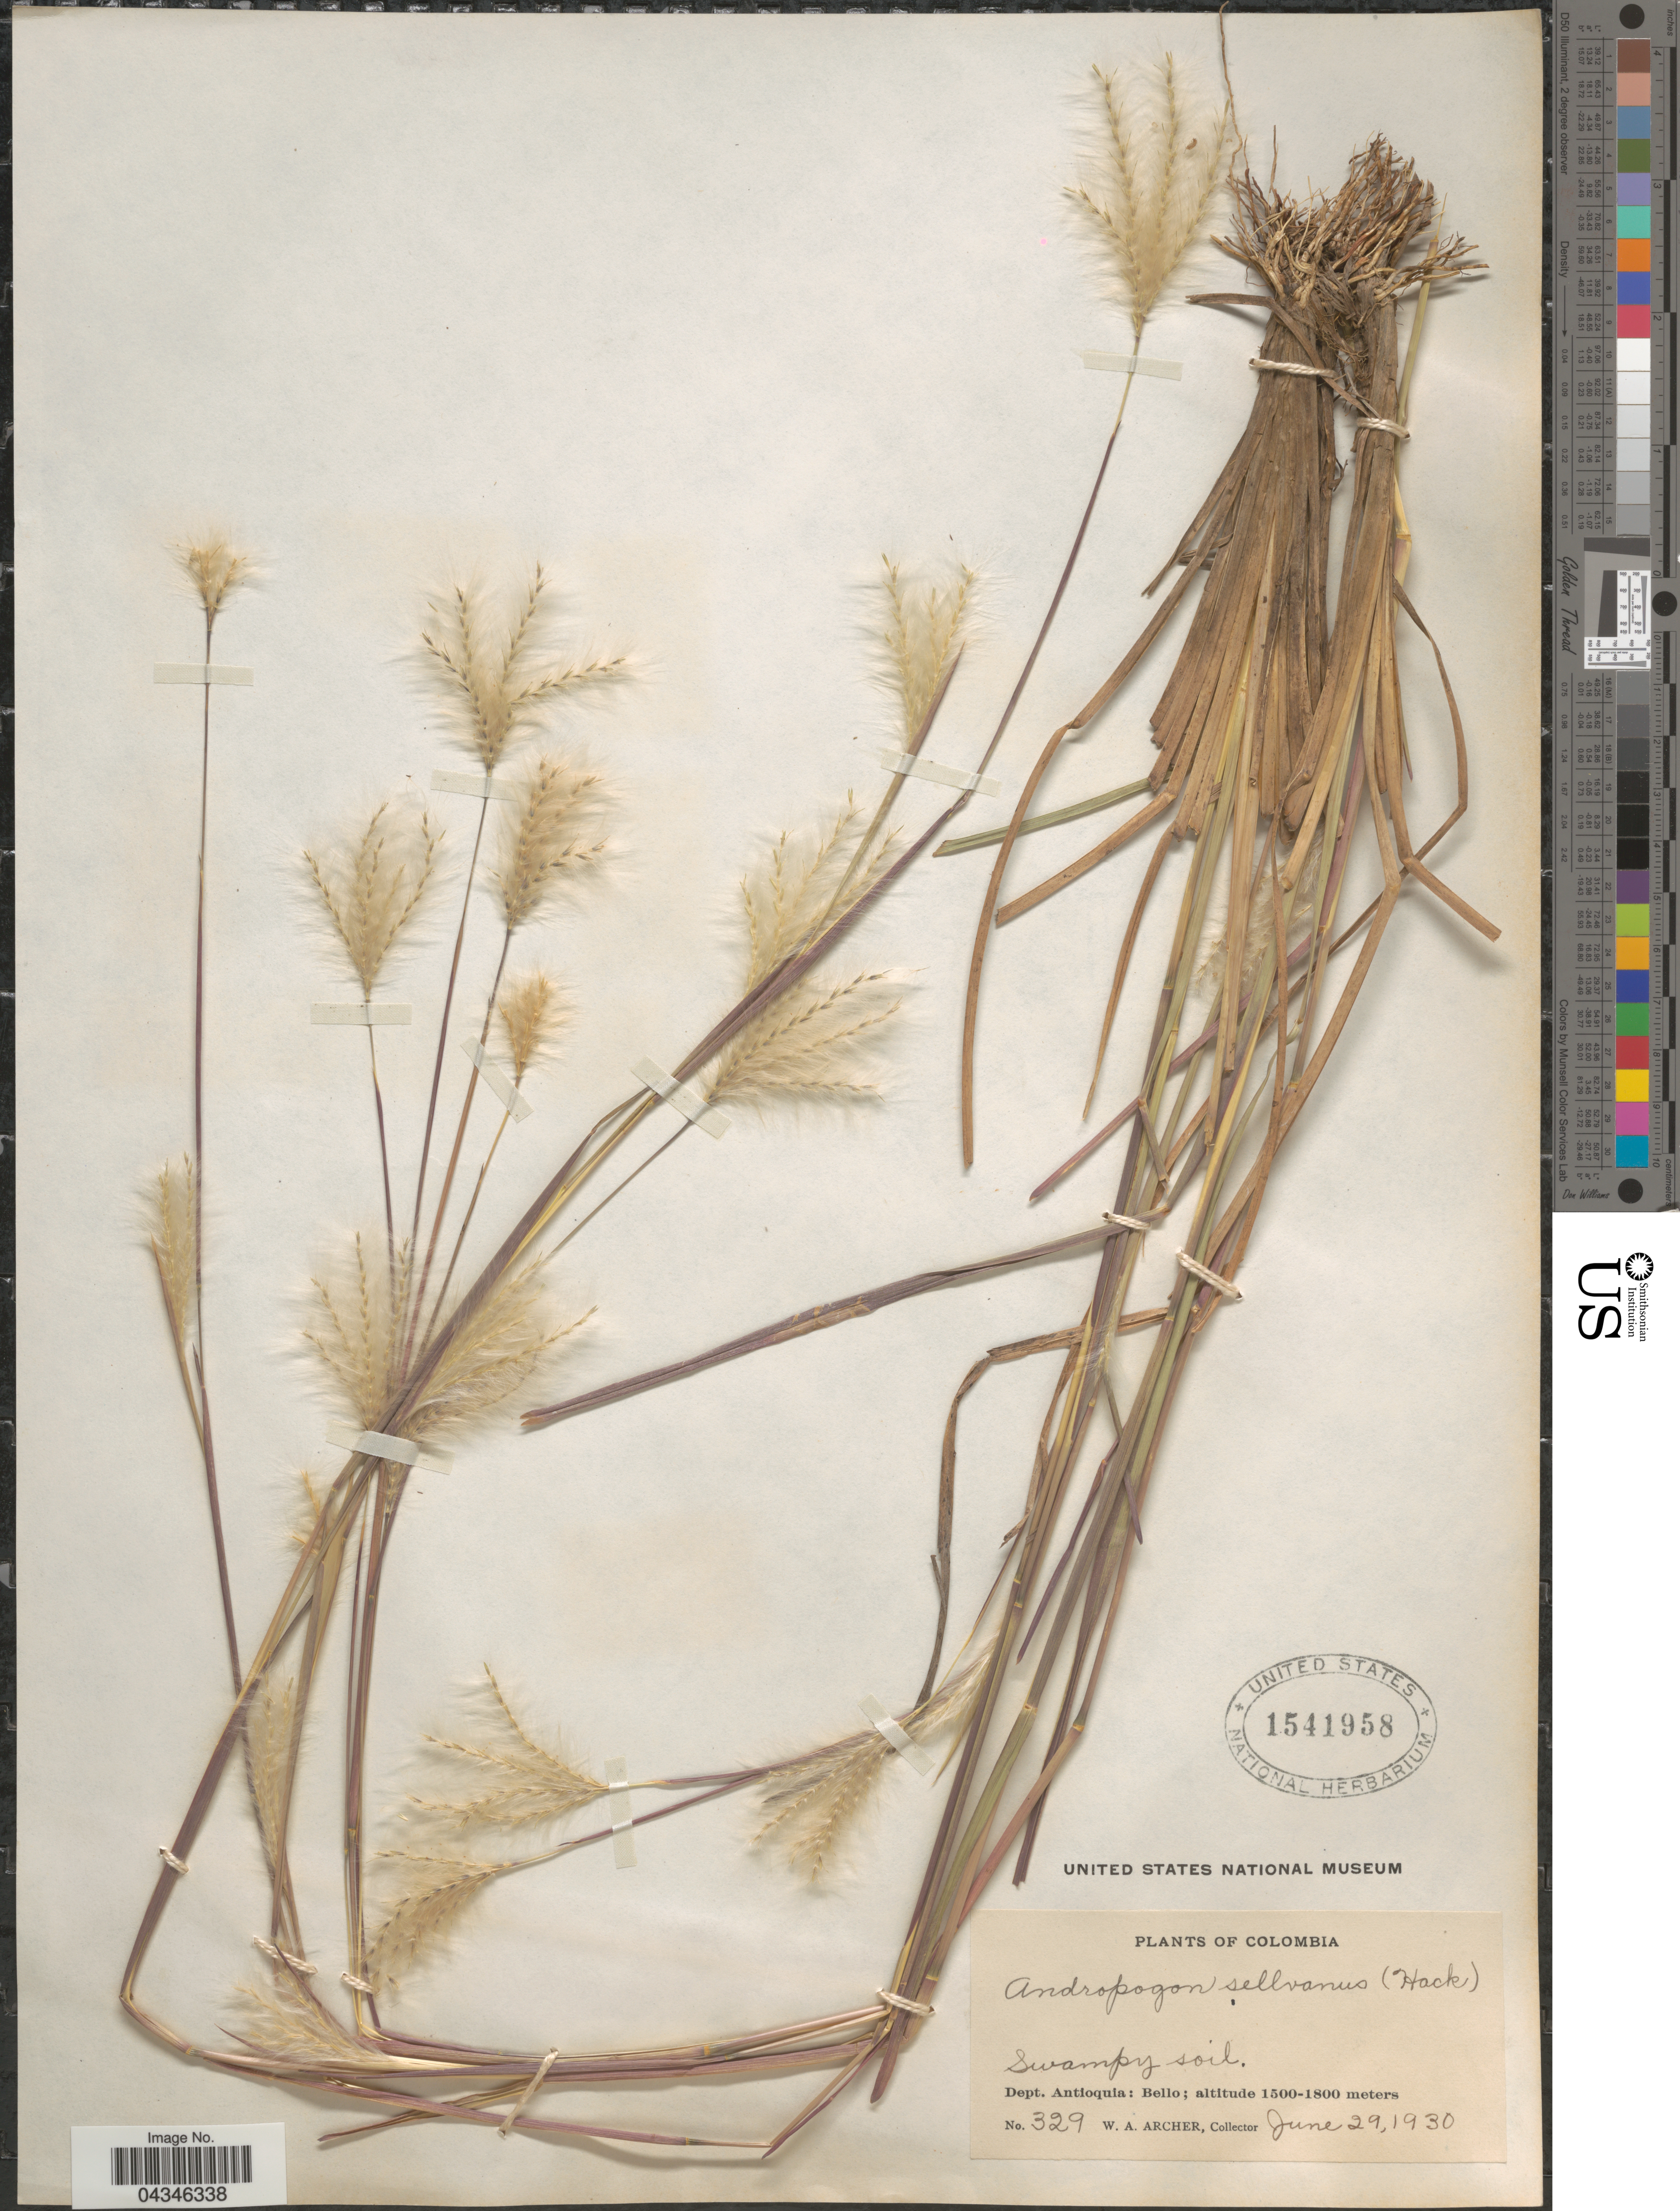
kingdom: Plantae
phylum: Tracheophyta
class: Liliopsida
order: Poales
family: Poaceae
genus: Andropogon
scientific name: Andropogon selloanus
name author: (Hack.) Hack.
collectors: W. Archer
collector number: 329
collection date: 1930-06-29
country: Colombia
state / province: Antioquia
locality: Dept. Antioquia: Bello.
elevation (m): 1500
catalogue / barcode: US 1541958